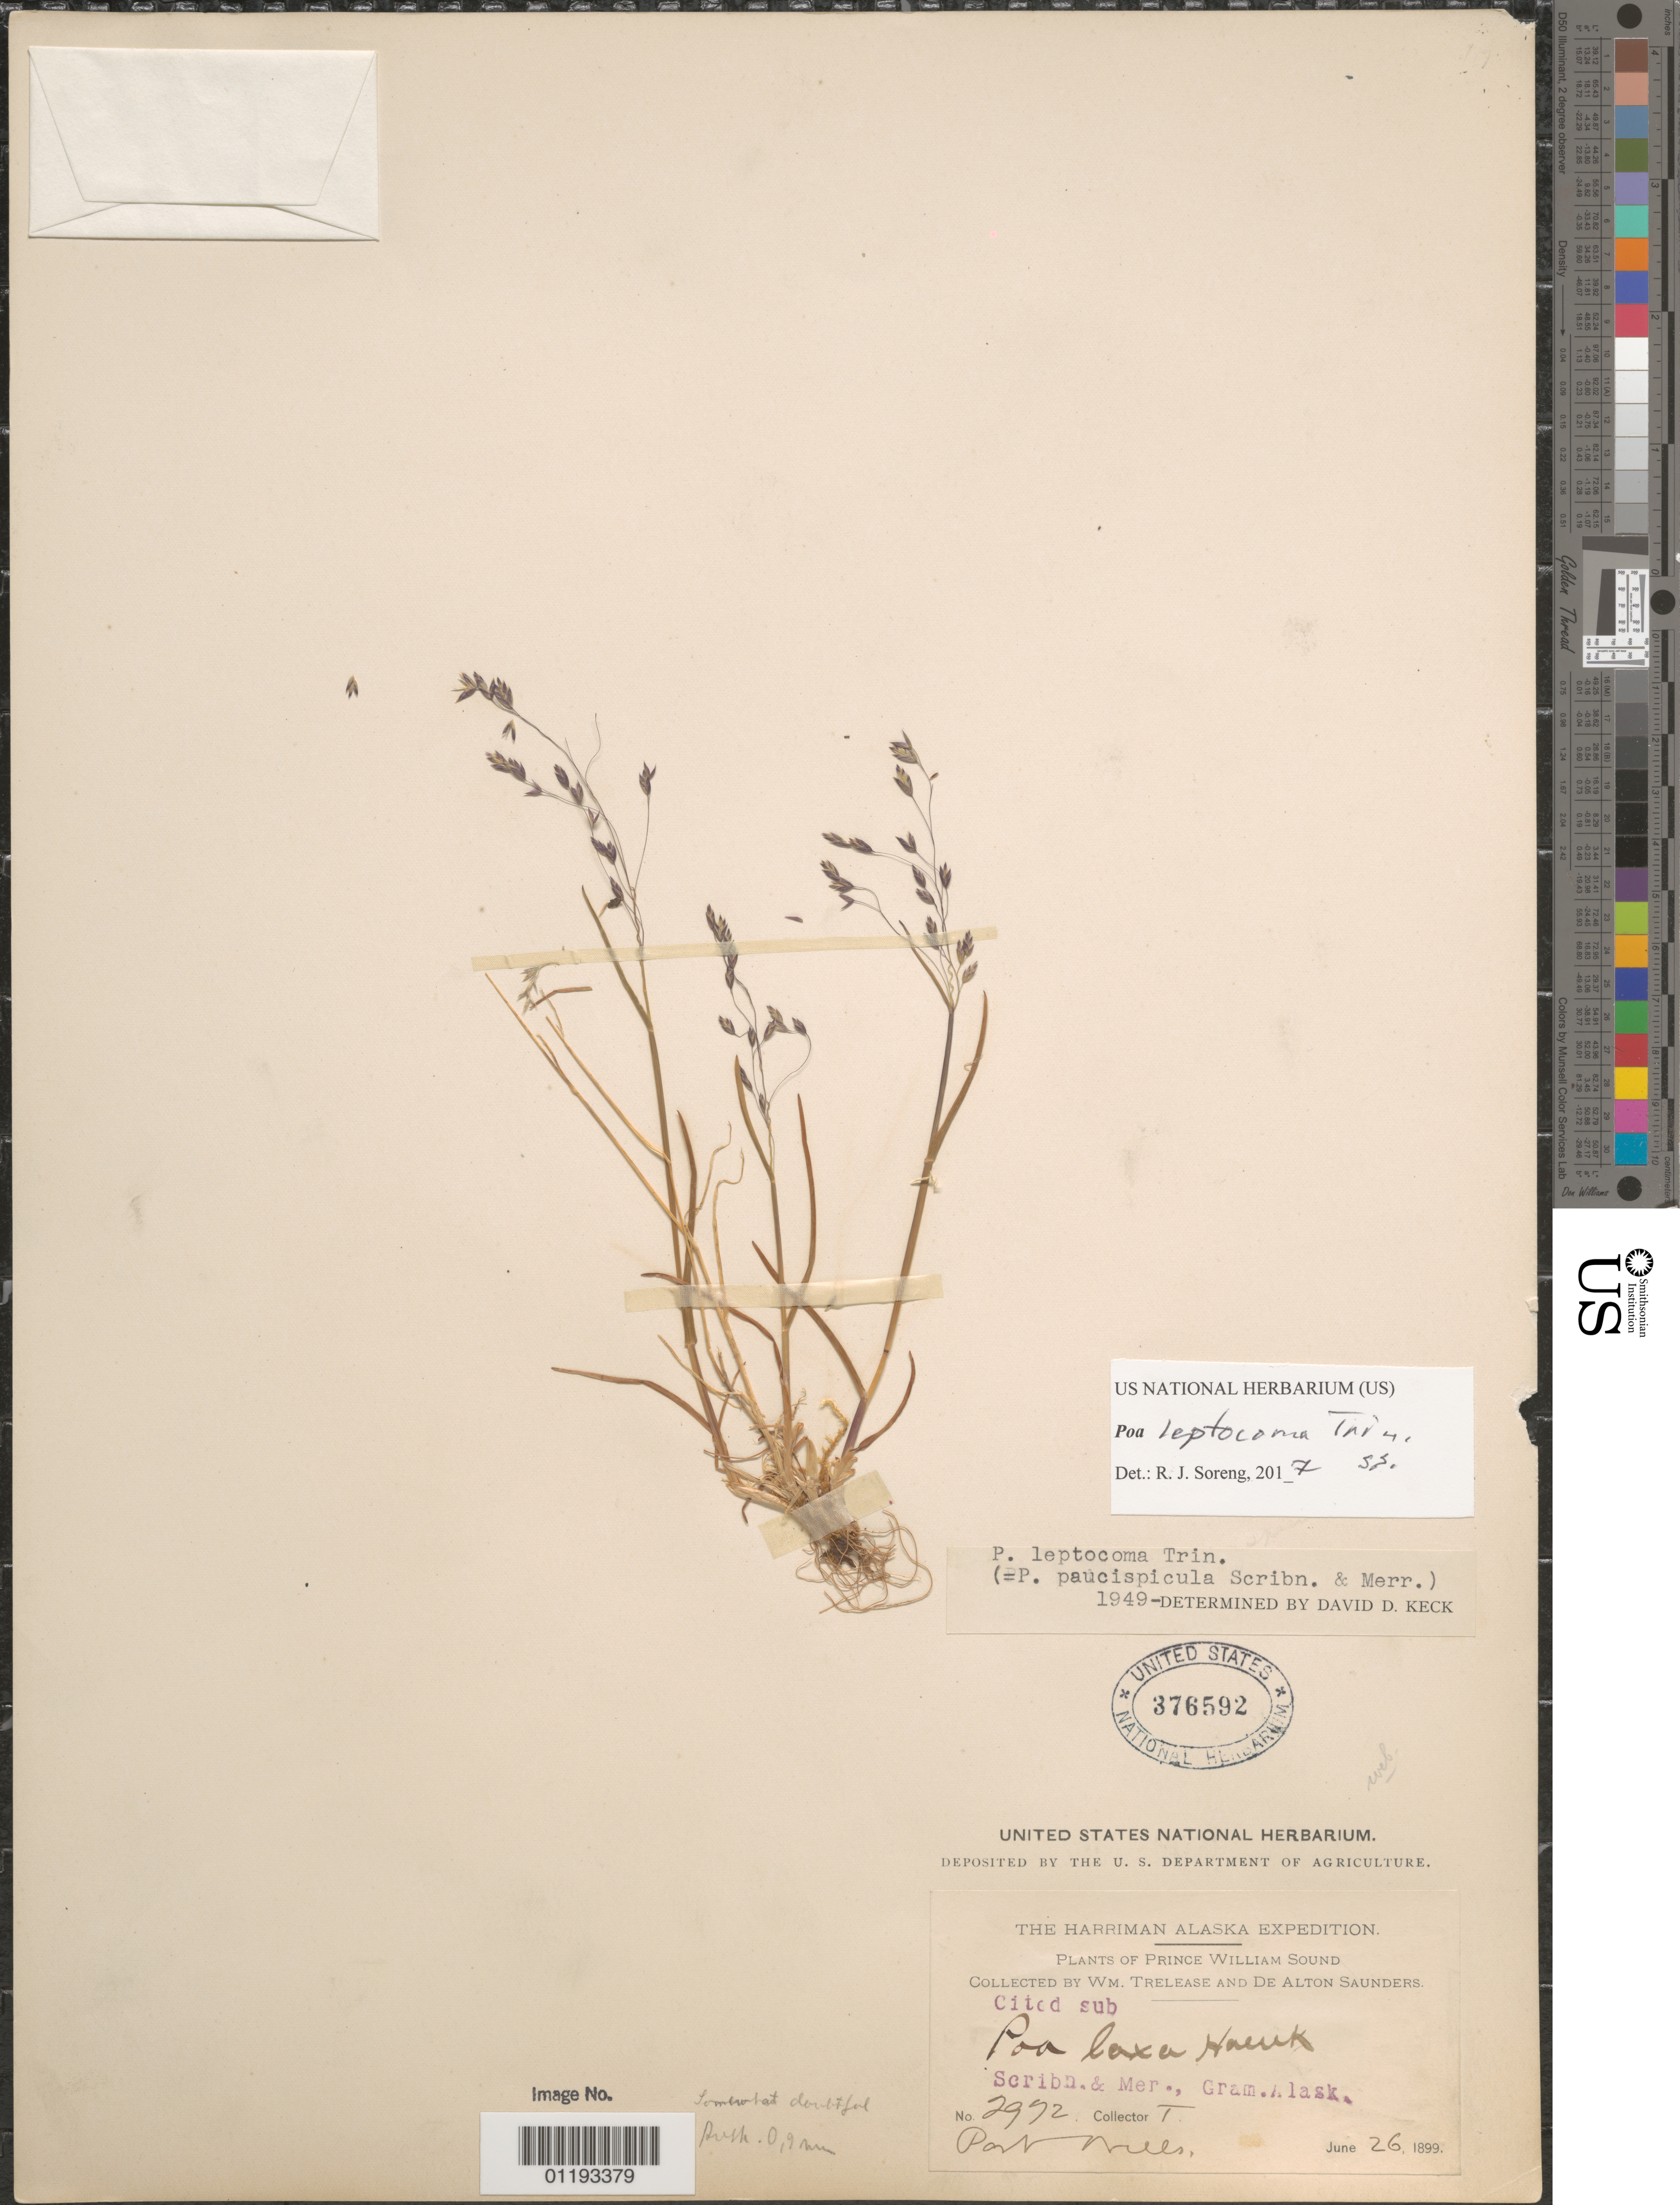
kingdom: Plantae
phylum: Tracheophyta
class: Liliopsida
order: Poales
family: Poaceae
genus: Poa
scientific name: Poa leptocoma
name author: Trin.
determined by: Soreng, Robert J., Research Associate (BOT), Smithsonian Institution - National Museum of Natural History (UNITED STATES)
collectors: W. Trelease & D. Saunders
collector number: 2972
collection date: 1899-06-26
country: United States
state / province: Alaska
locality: Port Wells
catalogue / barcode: US 376592